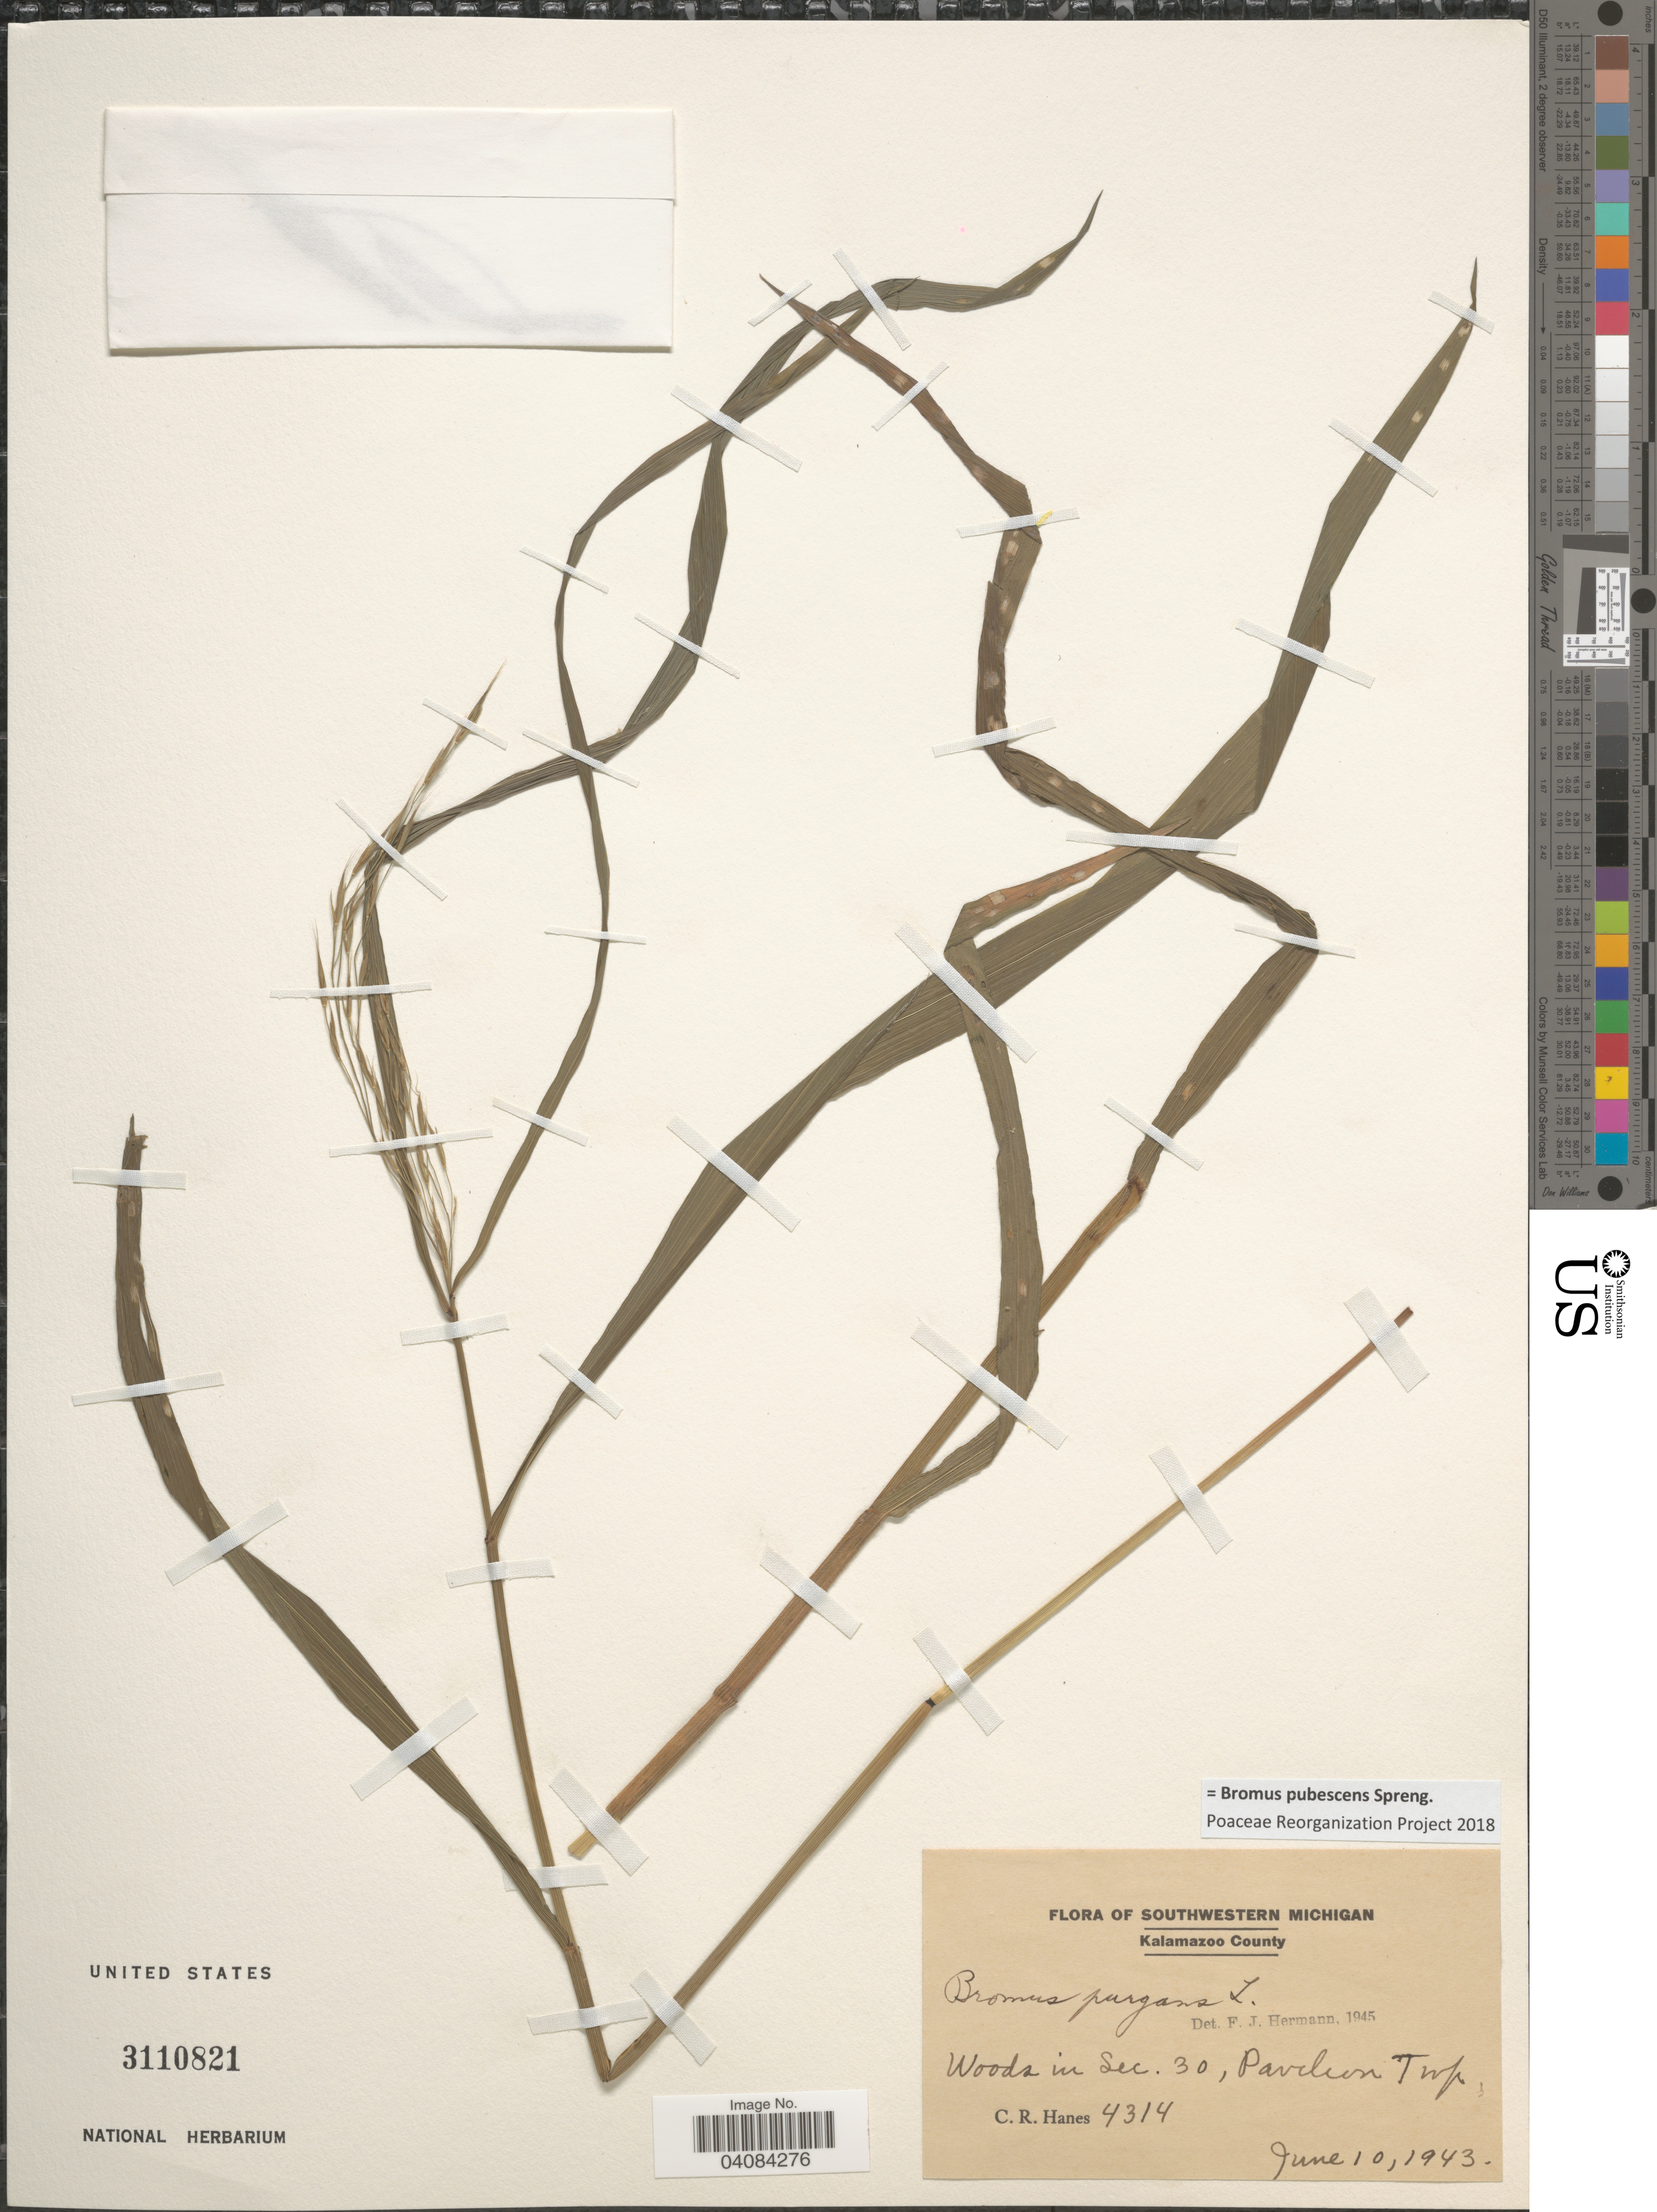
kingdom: Plantae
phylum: Tracheophyta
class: Liliopsida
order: Poales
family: Poaceae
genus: Bromus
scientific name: Bromus pubescens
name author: Muhl. ex Willd.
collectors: C. Hanes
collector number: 4314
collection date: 1943-06-10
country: United States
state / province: Michigan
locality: Southwestern Michigan. Kalamazoo County. Woods in Sec. 30, Pavilion Twp.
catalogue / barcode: US 3110821